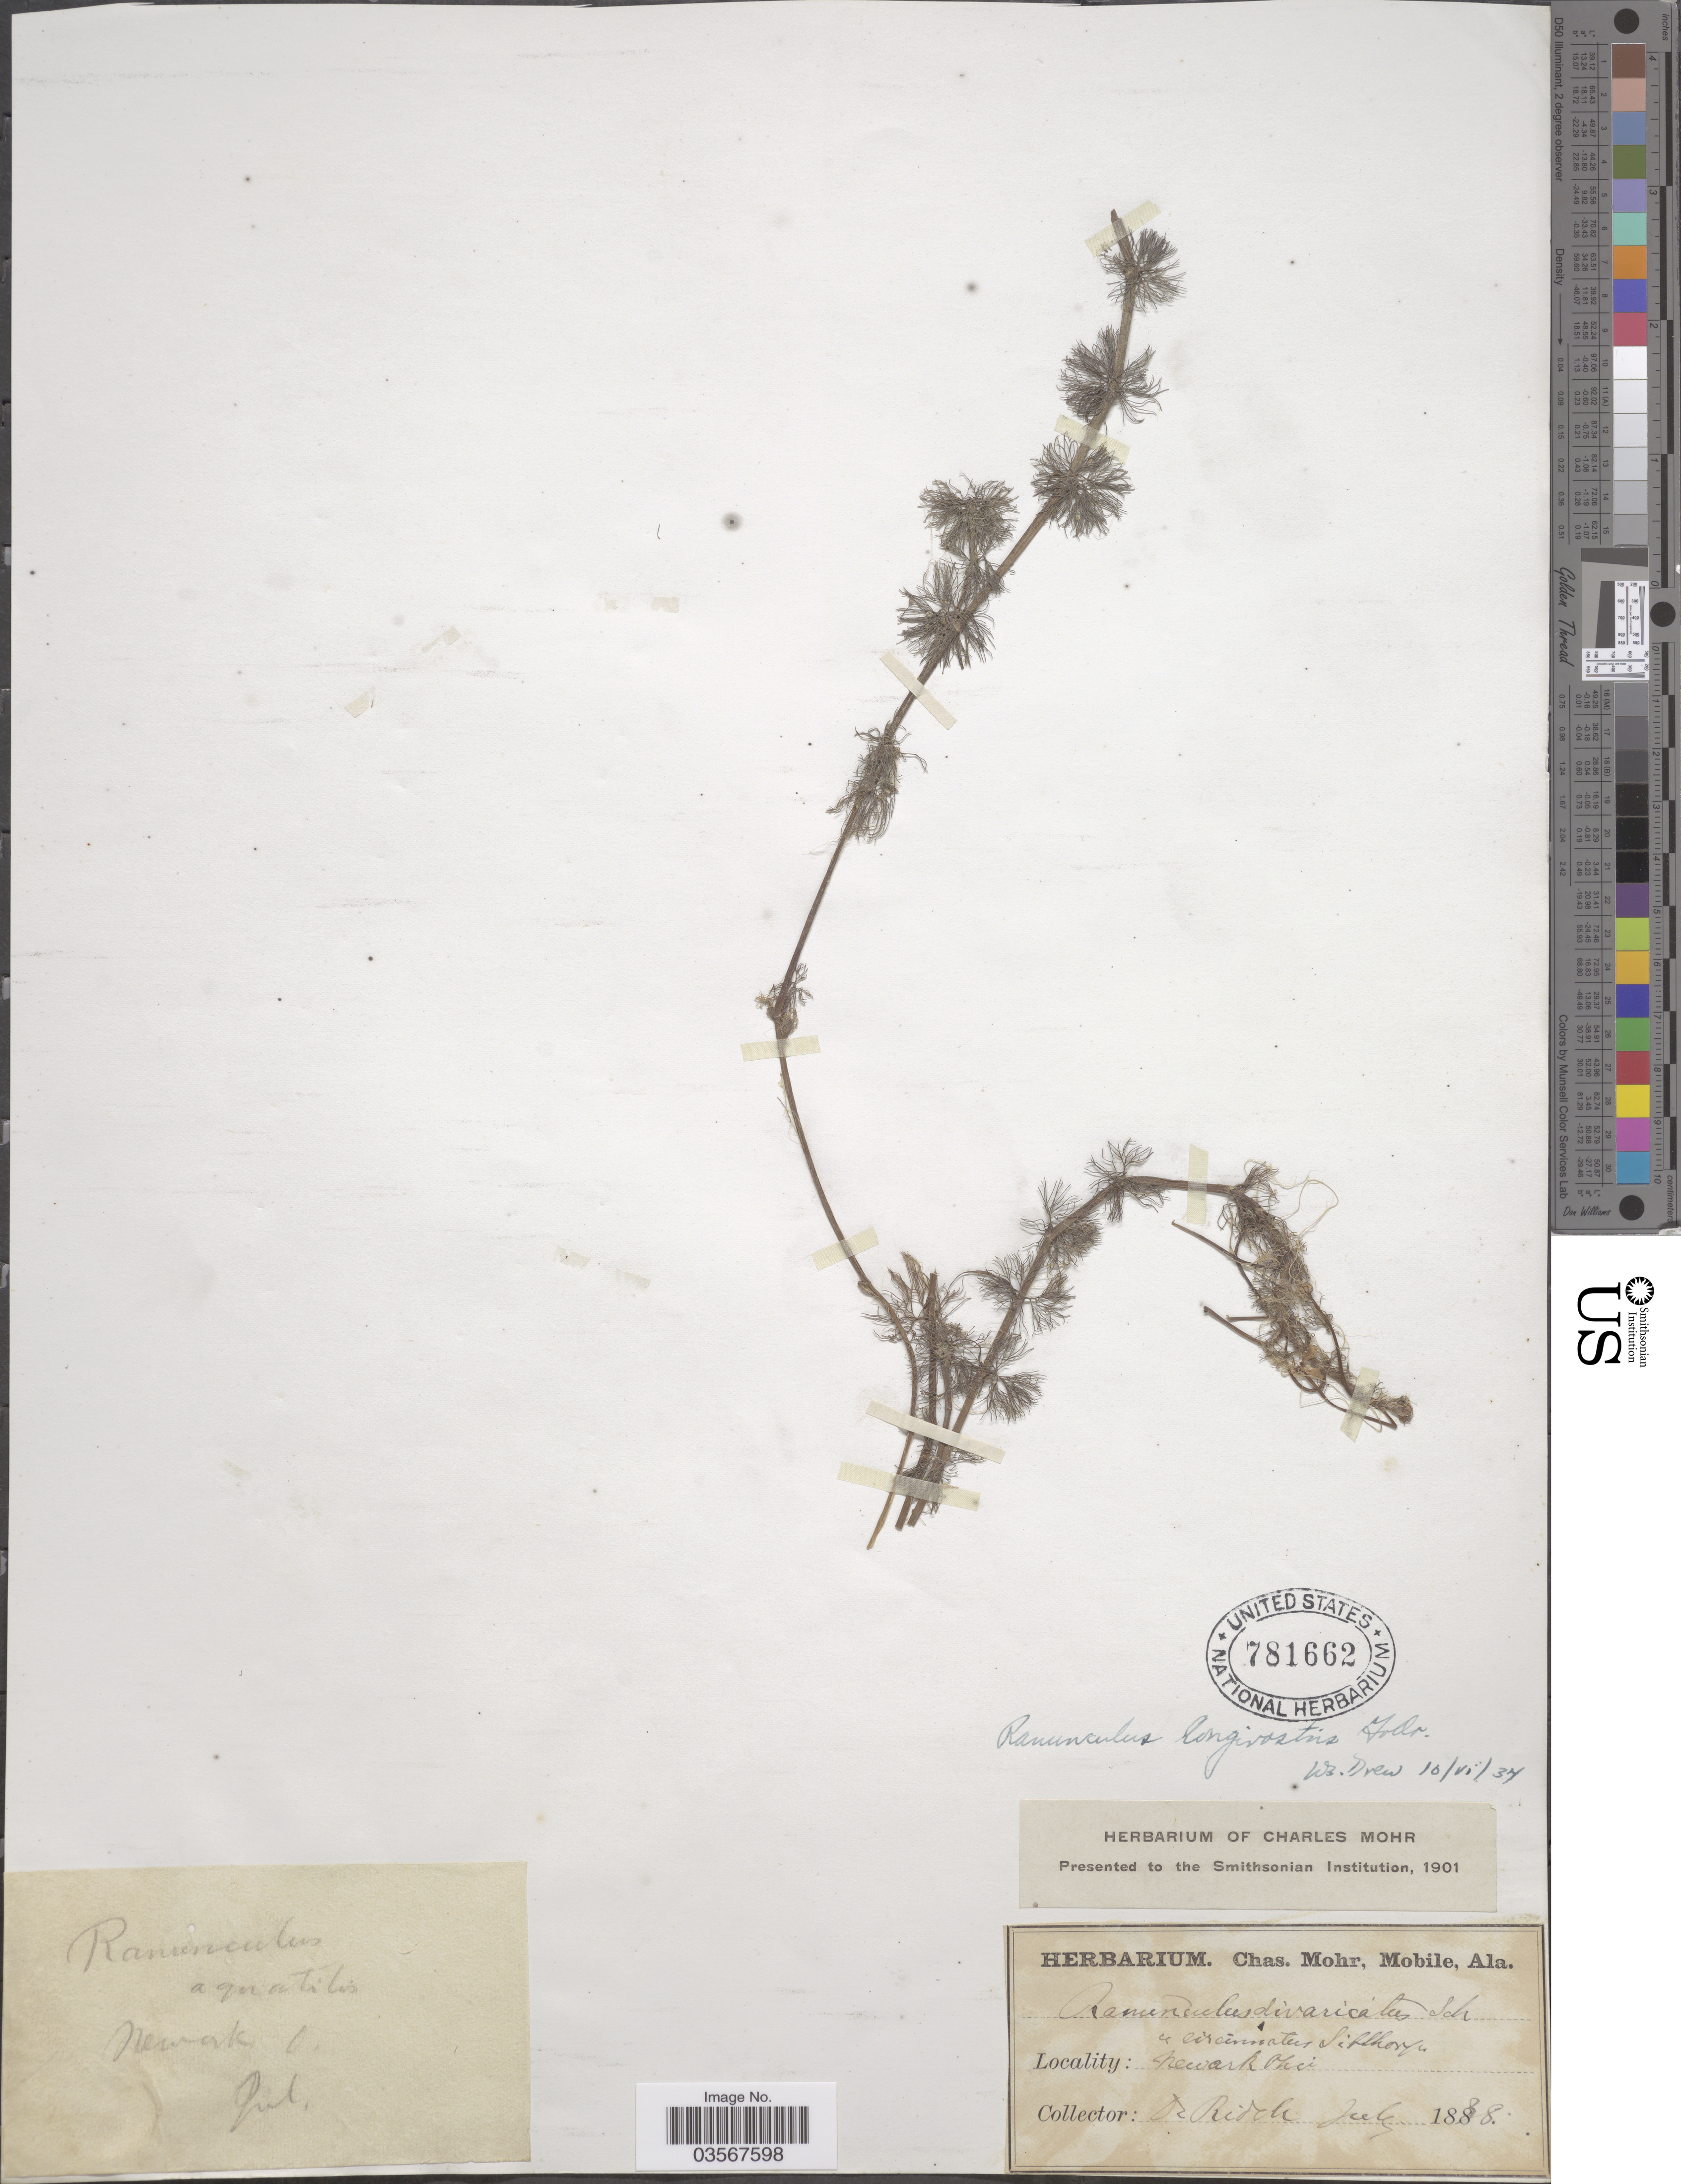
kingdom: Plantae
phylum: Tracheophyta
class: Magnoliopsida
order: Ranunculales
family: Ranunculaceae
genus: Ranunculus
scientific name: Ranunculus longirostris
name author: Godr.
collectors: Riddell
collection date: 1838-07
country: United States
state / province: Ohio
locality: Newark.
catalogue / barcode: US 781662